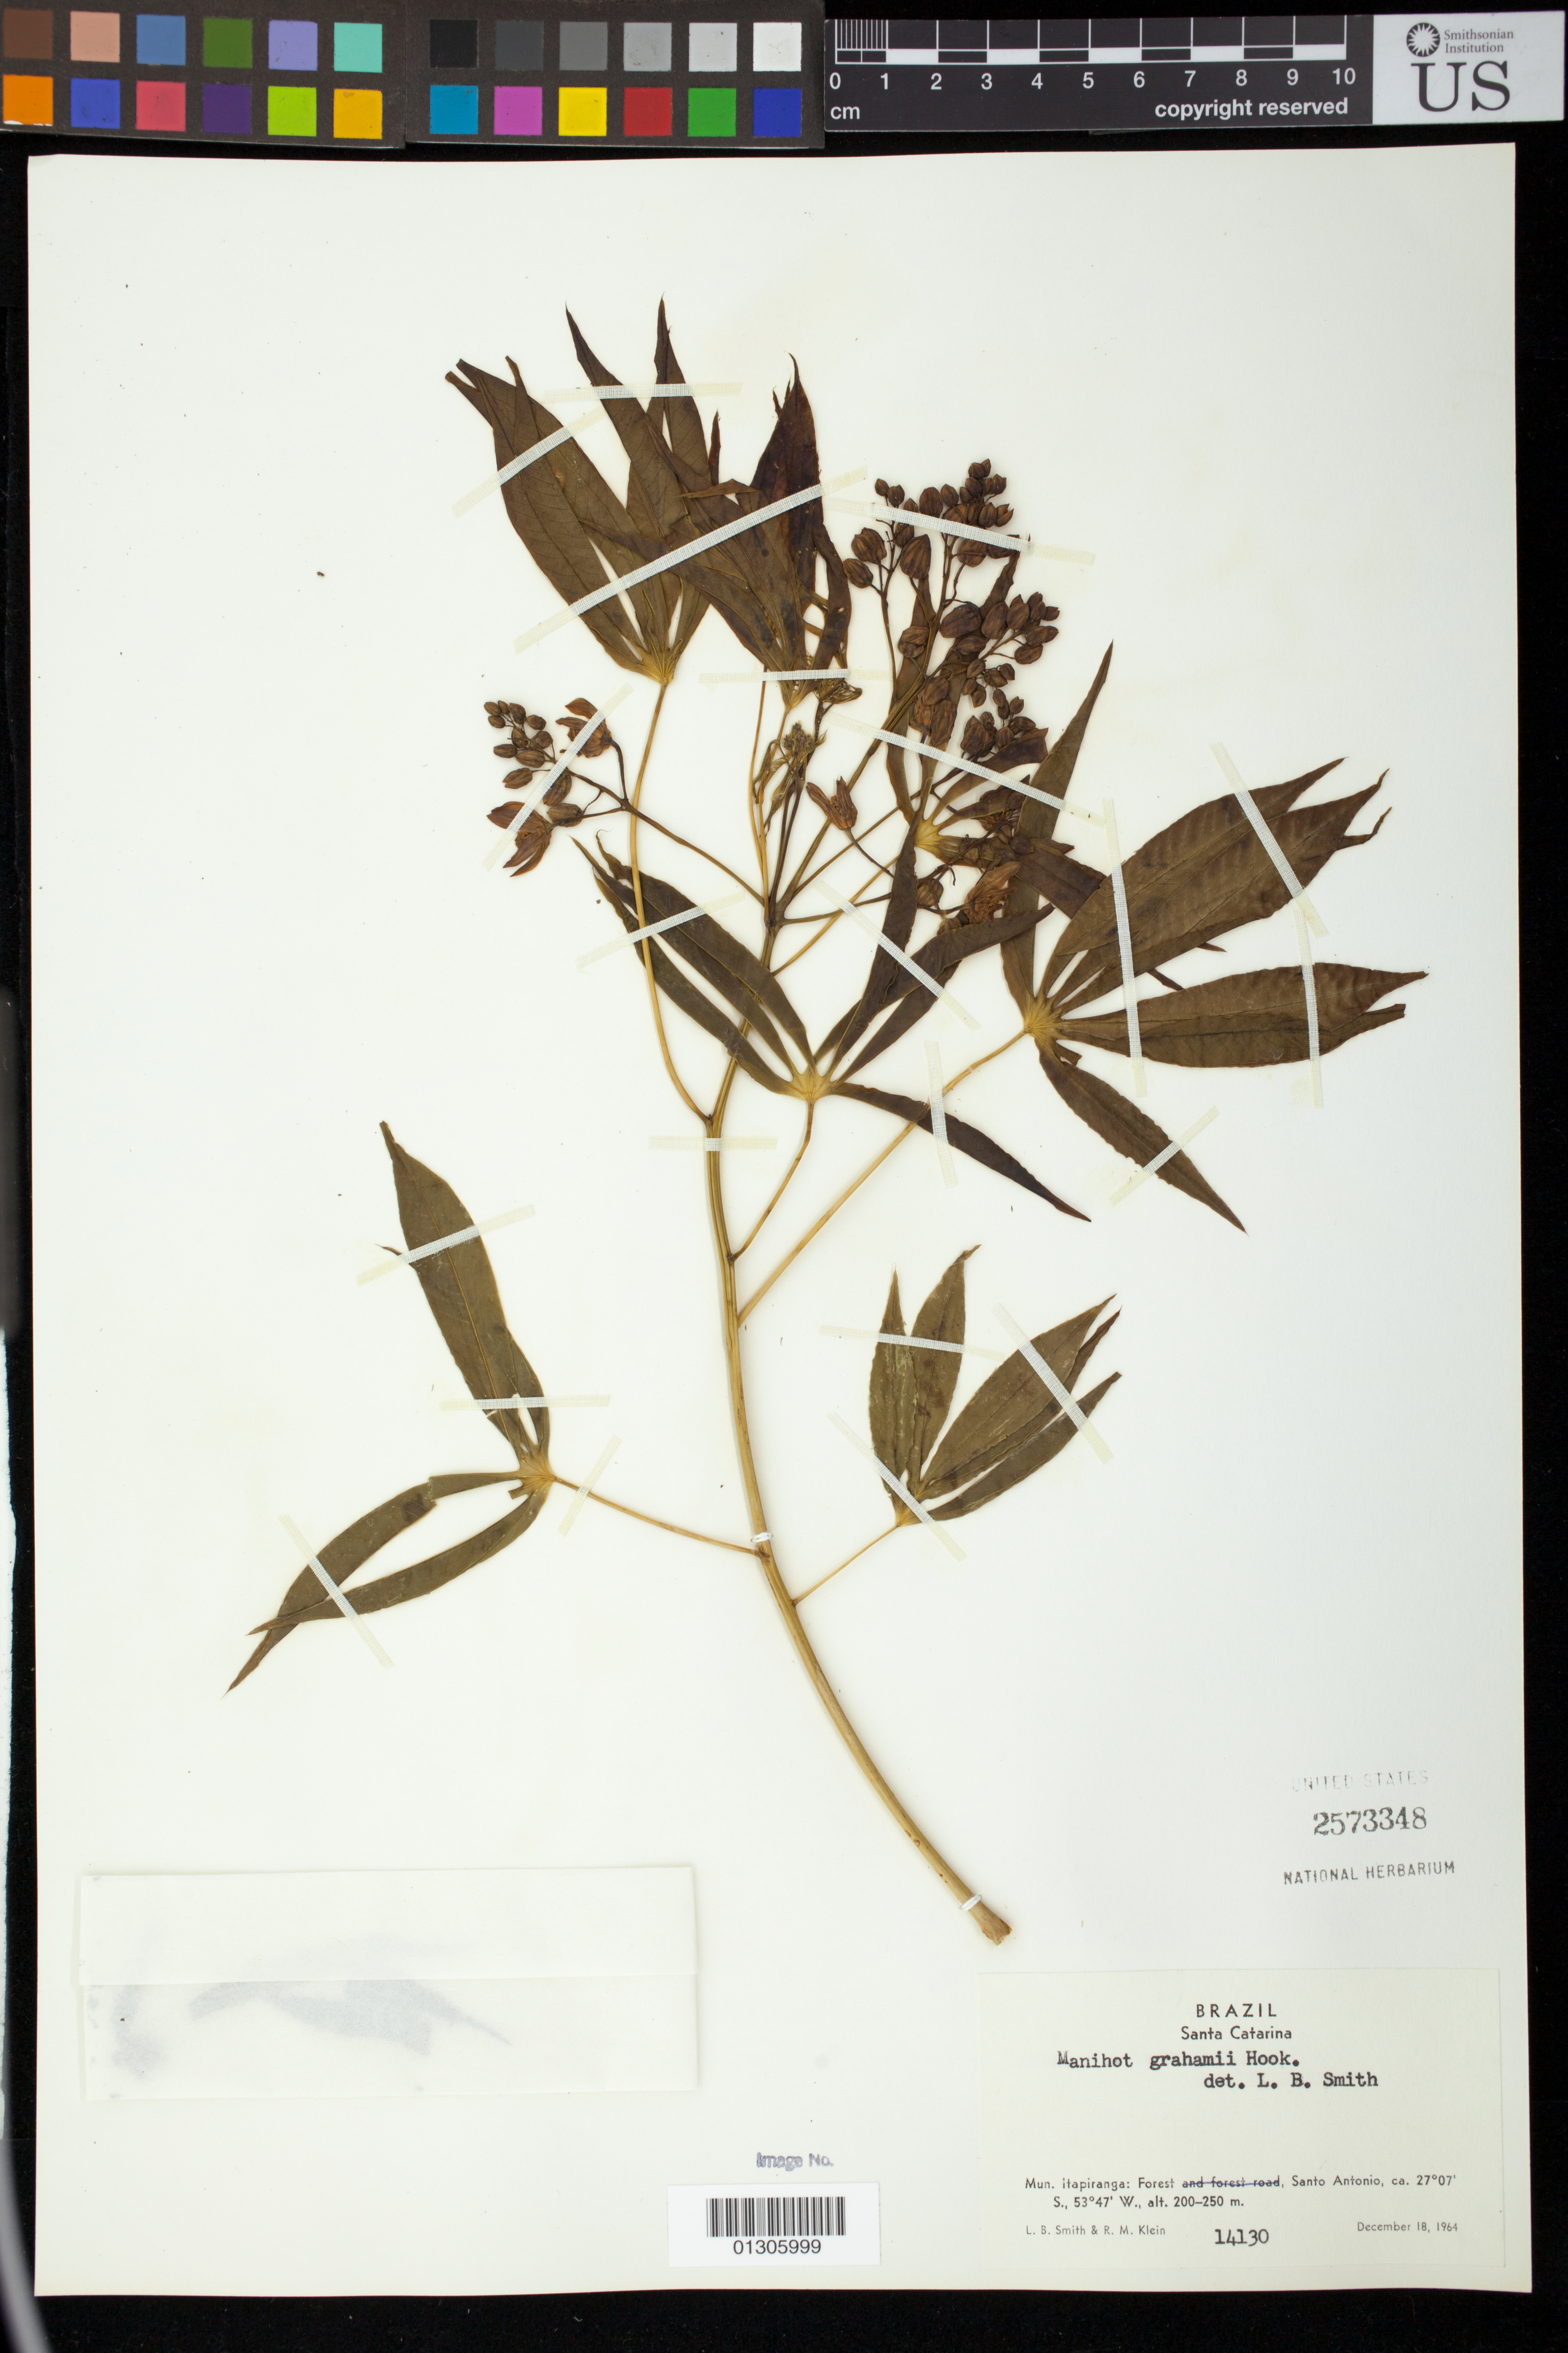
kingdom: Plantae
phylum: Tracheophyta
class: Magnoliopsida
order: Malpighiales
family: Euphorbiaceae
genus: Manihot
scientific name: Manihot guaranitica subsp. guaranitica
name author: Chodat & Hassl.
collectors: L. Smith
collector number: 14130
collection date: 1964-12-18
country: Brazil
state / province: Santa Catarina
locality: Mun. Itapiranga: Santo Antonio,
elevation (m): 200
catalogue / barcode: US 2573348